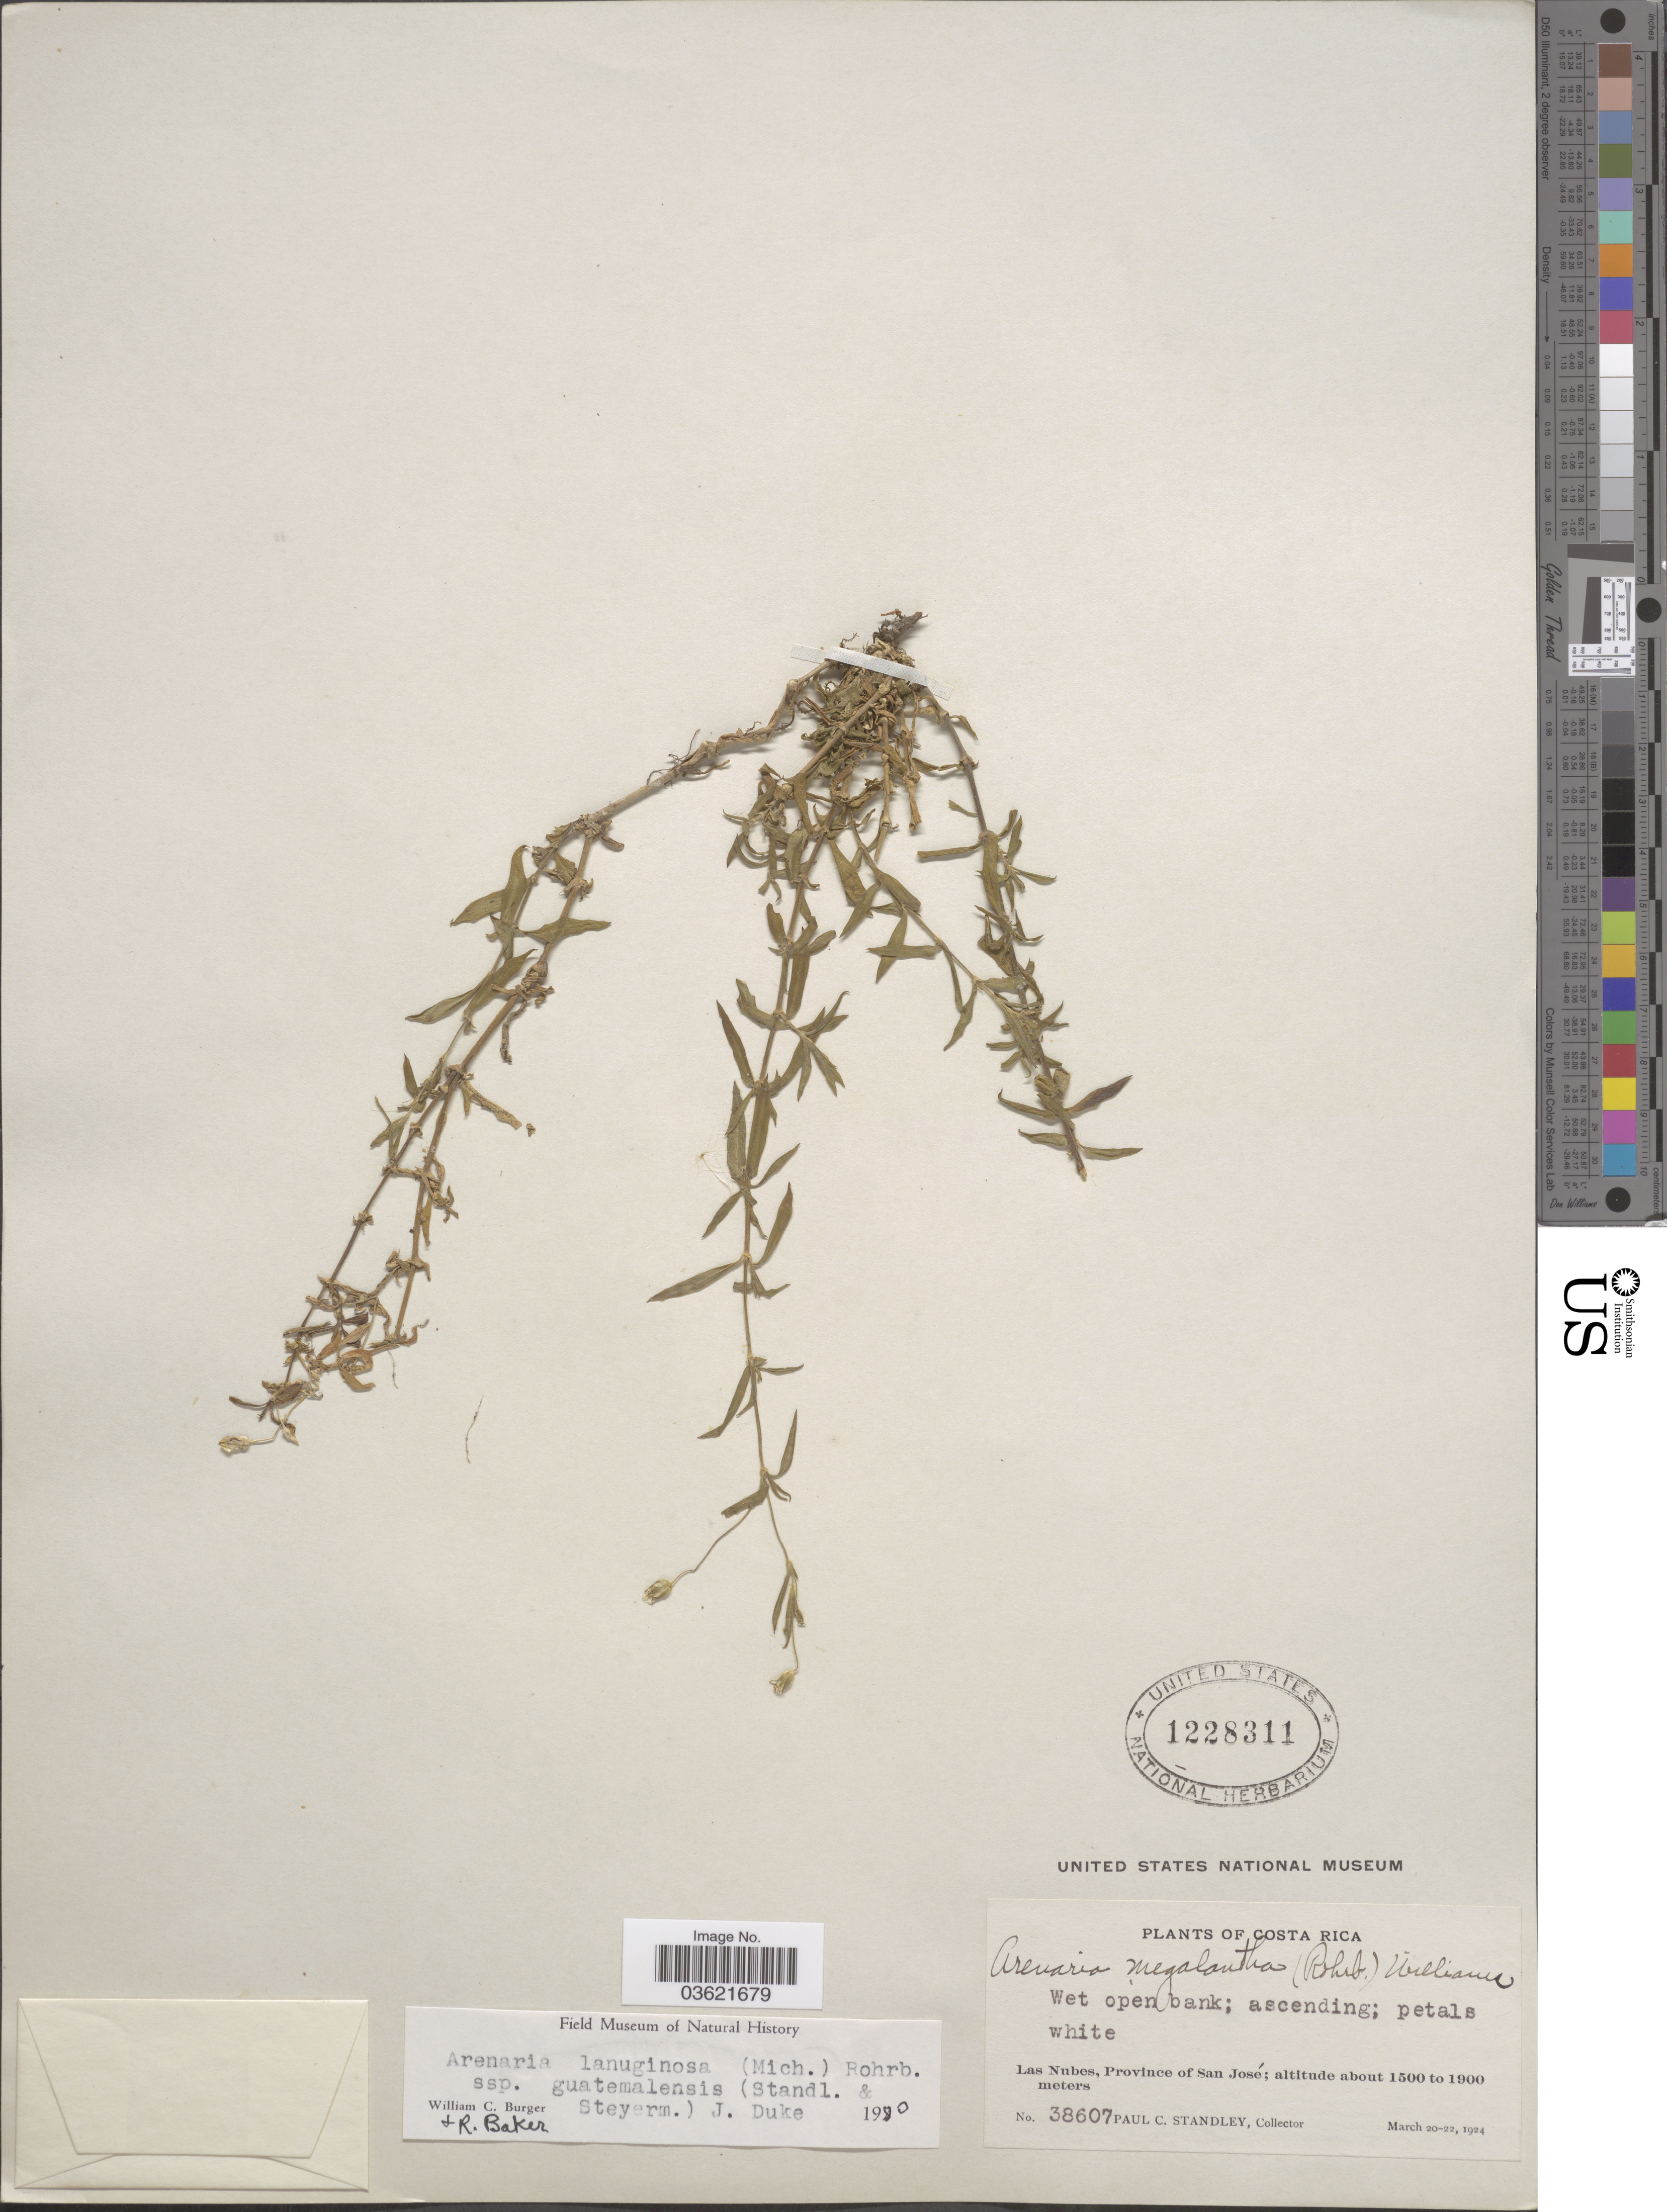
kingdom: Plantae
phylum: Tracheophyta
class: Magnoliopsida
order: Caryophyllales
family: Caryophyllaceae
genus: Arenaria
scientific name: Arenaria lanuginosa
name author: (Michx.) Rohrb.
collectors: P. C. Standley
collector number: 38607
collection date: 1924-03-20/1924-03-22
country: Costa Rica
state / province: San José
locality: Las Nubes.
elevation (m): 1500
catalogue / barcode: US 1228311